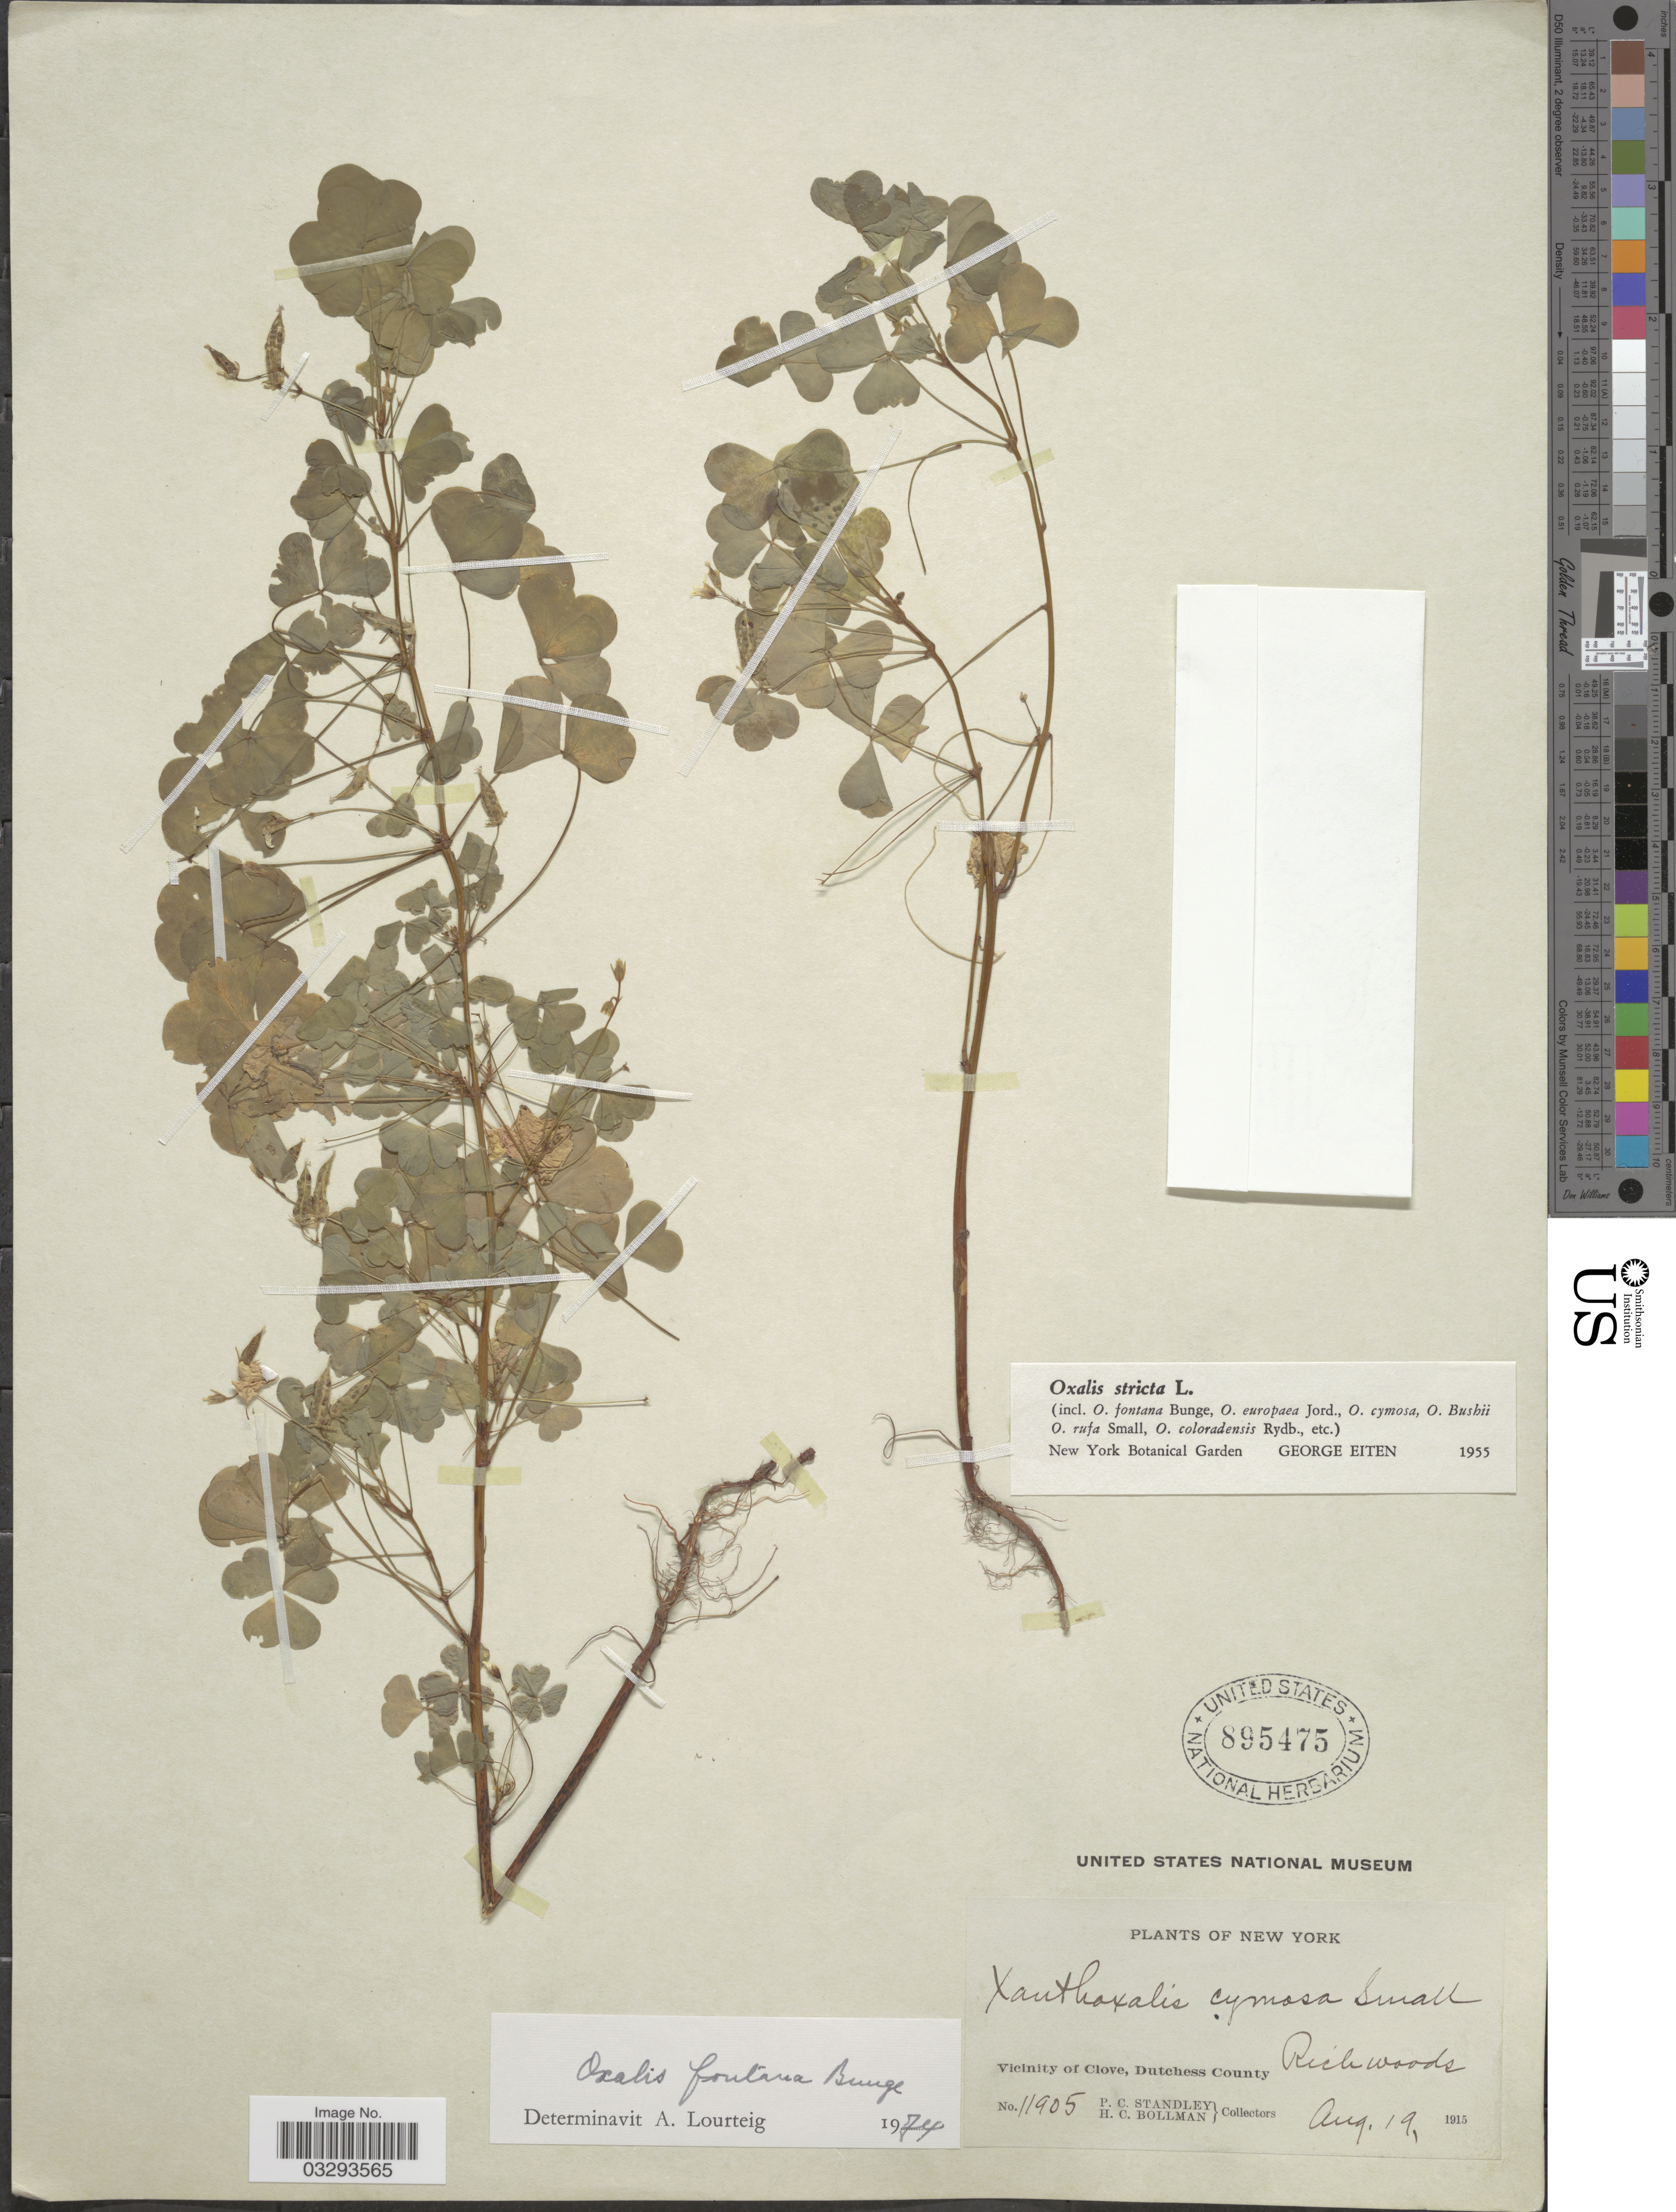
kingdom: Plantae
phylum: Tracheophyta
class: Magnoliopsida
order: Oxalidales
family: Oxalidaceae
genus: Oxalis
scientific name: Oxalis fontana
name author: Bunge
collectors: P. C. Standley & H. C. Bollman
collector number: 11905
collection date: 1915-08-19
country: United States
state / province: New York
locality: Vicinity of Clove, Dutchess County. Rich woods.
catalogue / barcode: US 895475